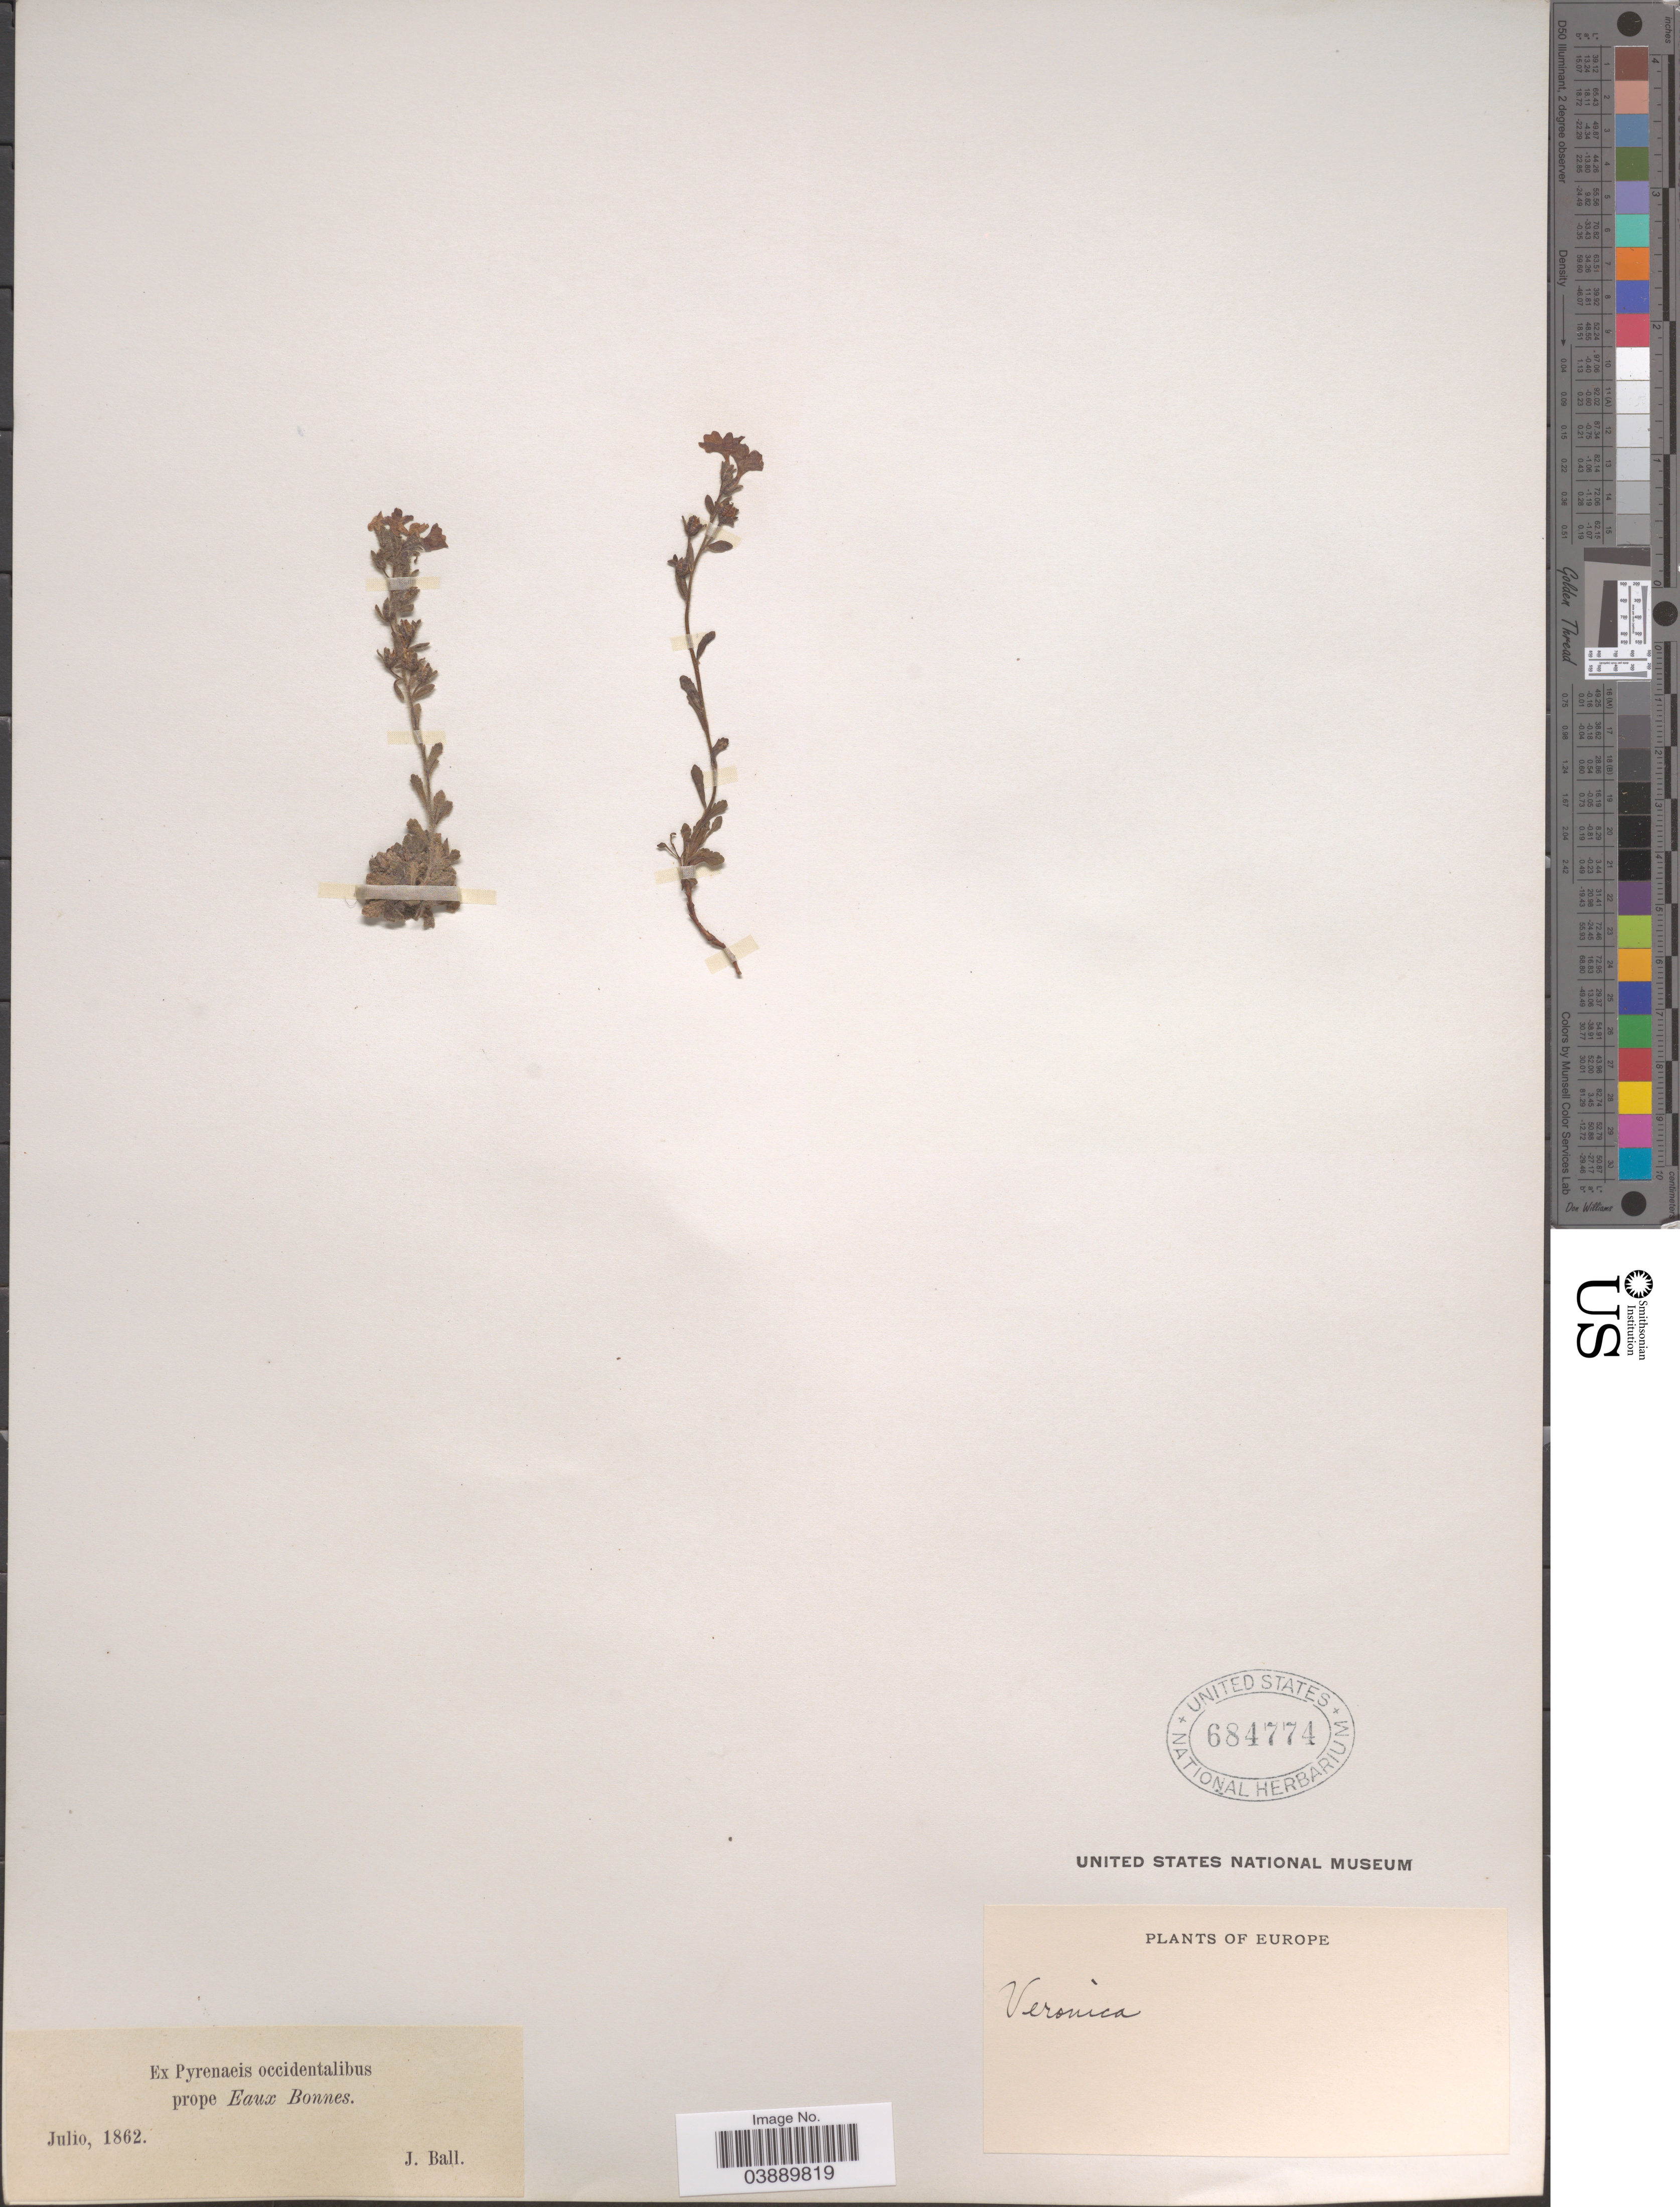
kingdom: Plantae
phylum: Tracheophyta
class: Magnoliopsida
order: Lamiales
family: Scrophulariaceae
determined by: Albach, Dirk C.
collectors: J. Ball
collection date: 1862-07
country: France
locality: Ex Pyrenaeis occidentalibus prope Eaux Bonnes. Europe.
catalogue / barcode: US 684774